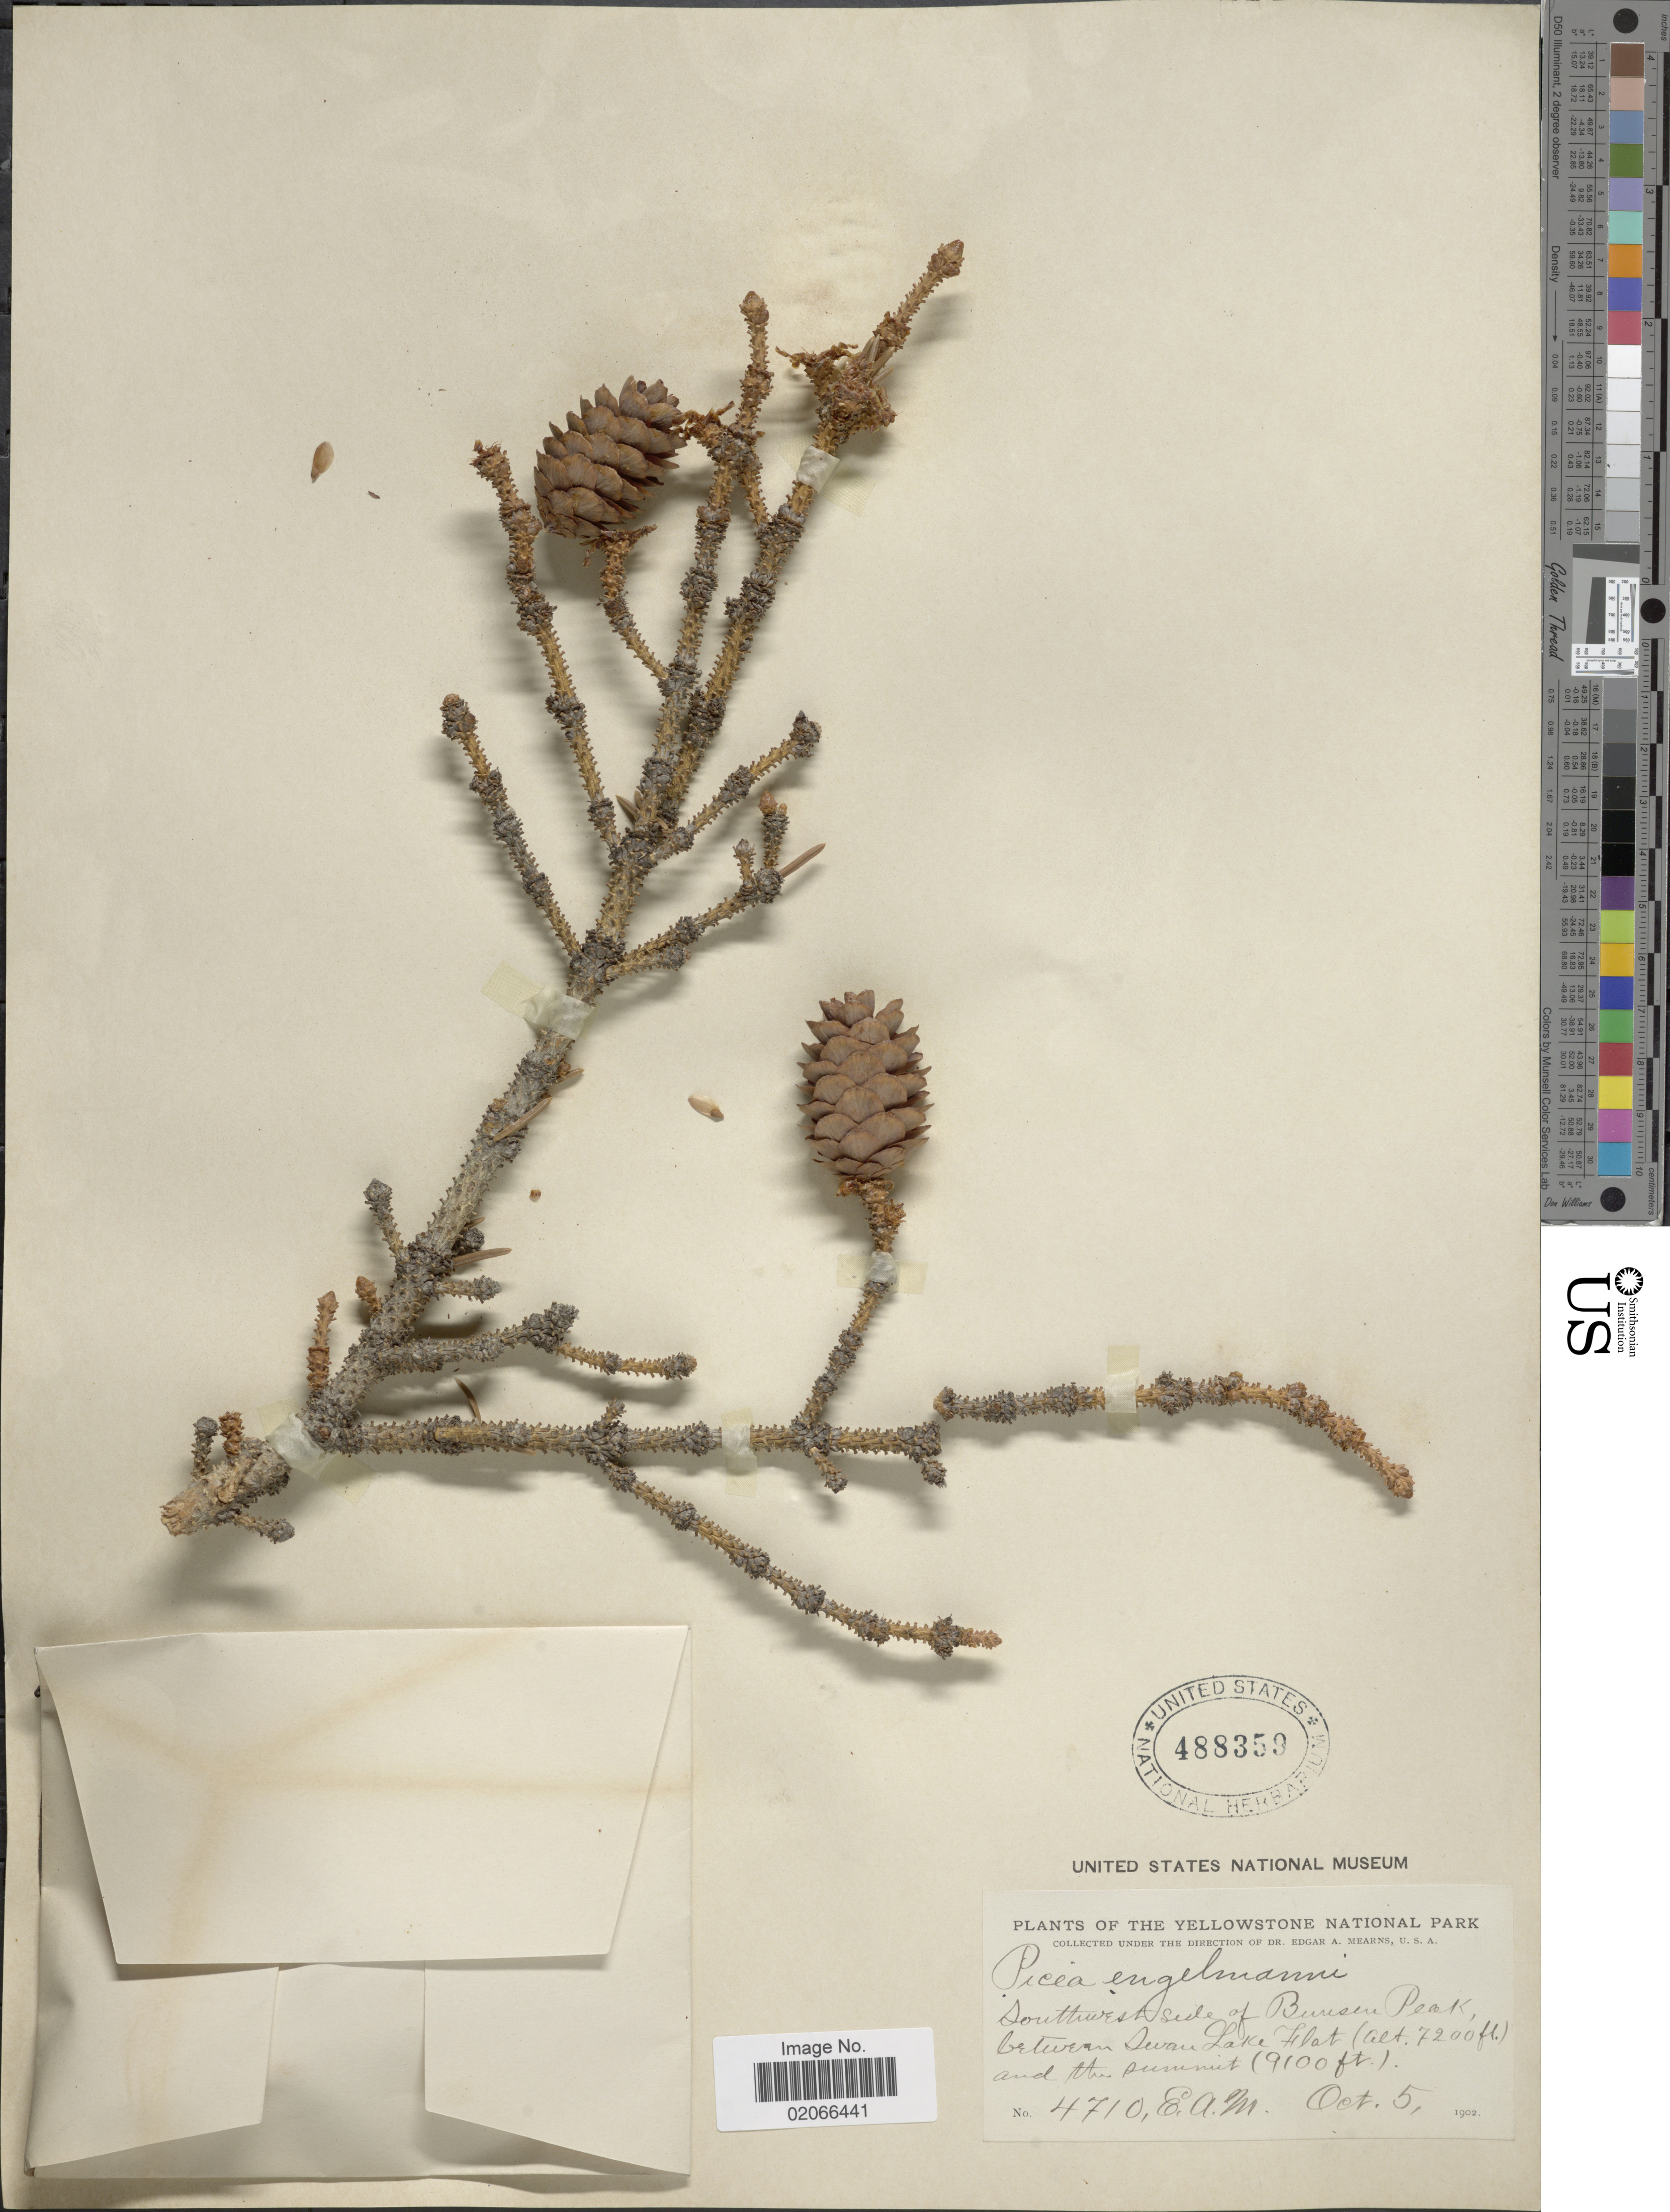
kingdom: Plantae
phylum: Tracheophyta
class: Pinopsida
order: Pinales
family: Pinaceae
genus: Picea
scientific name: Picea engelmannii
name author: Parry ex Engelm.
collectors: E. A. Mearns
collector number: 4710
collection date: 1902-10-05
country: United States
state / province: Wyoming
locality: Yellowstone National Park, southwest side of Bunsen Peak, between Swan lake flat and the summit.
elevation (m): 2195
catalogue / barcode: US 488359